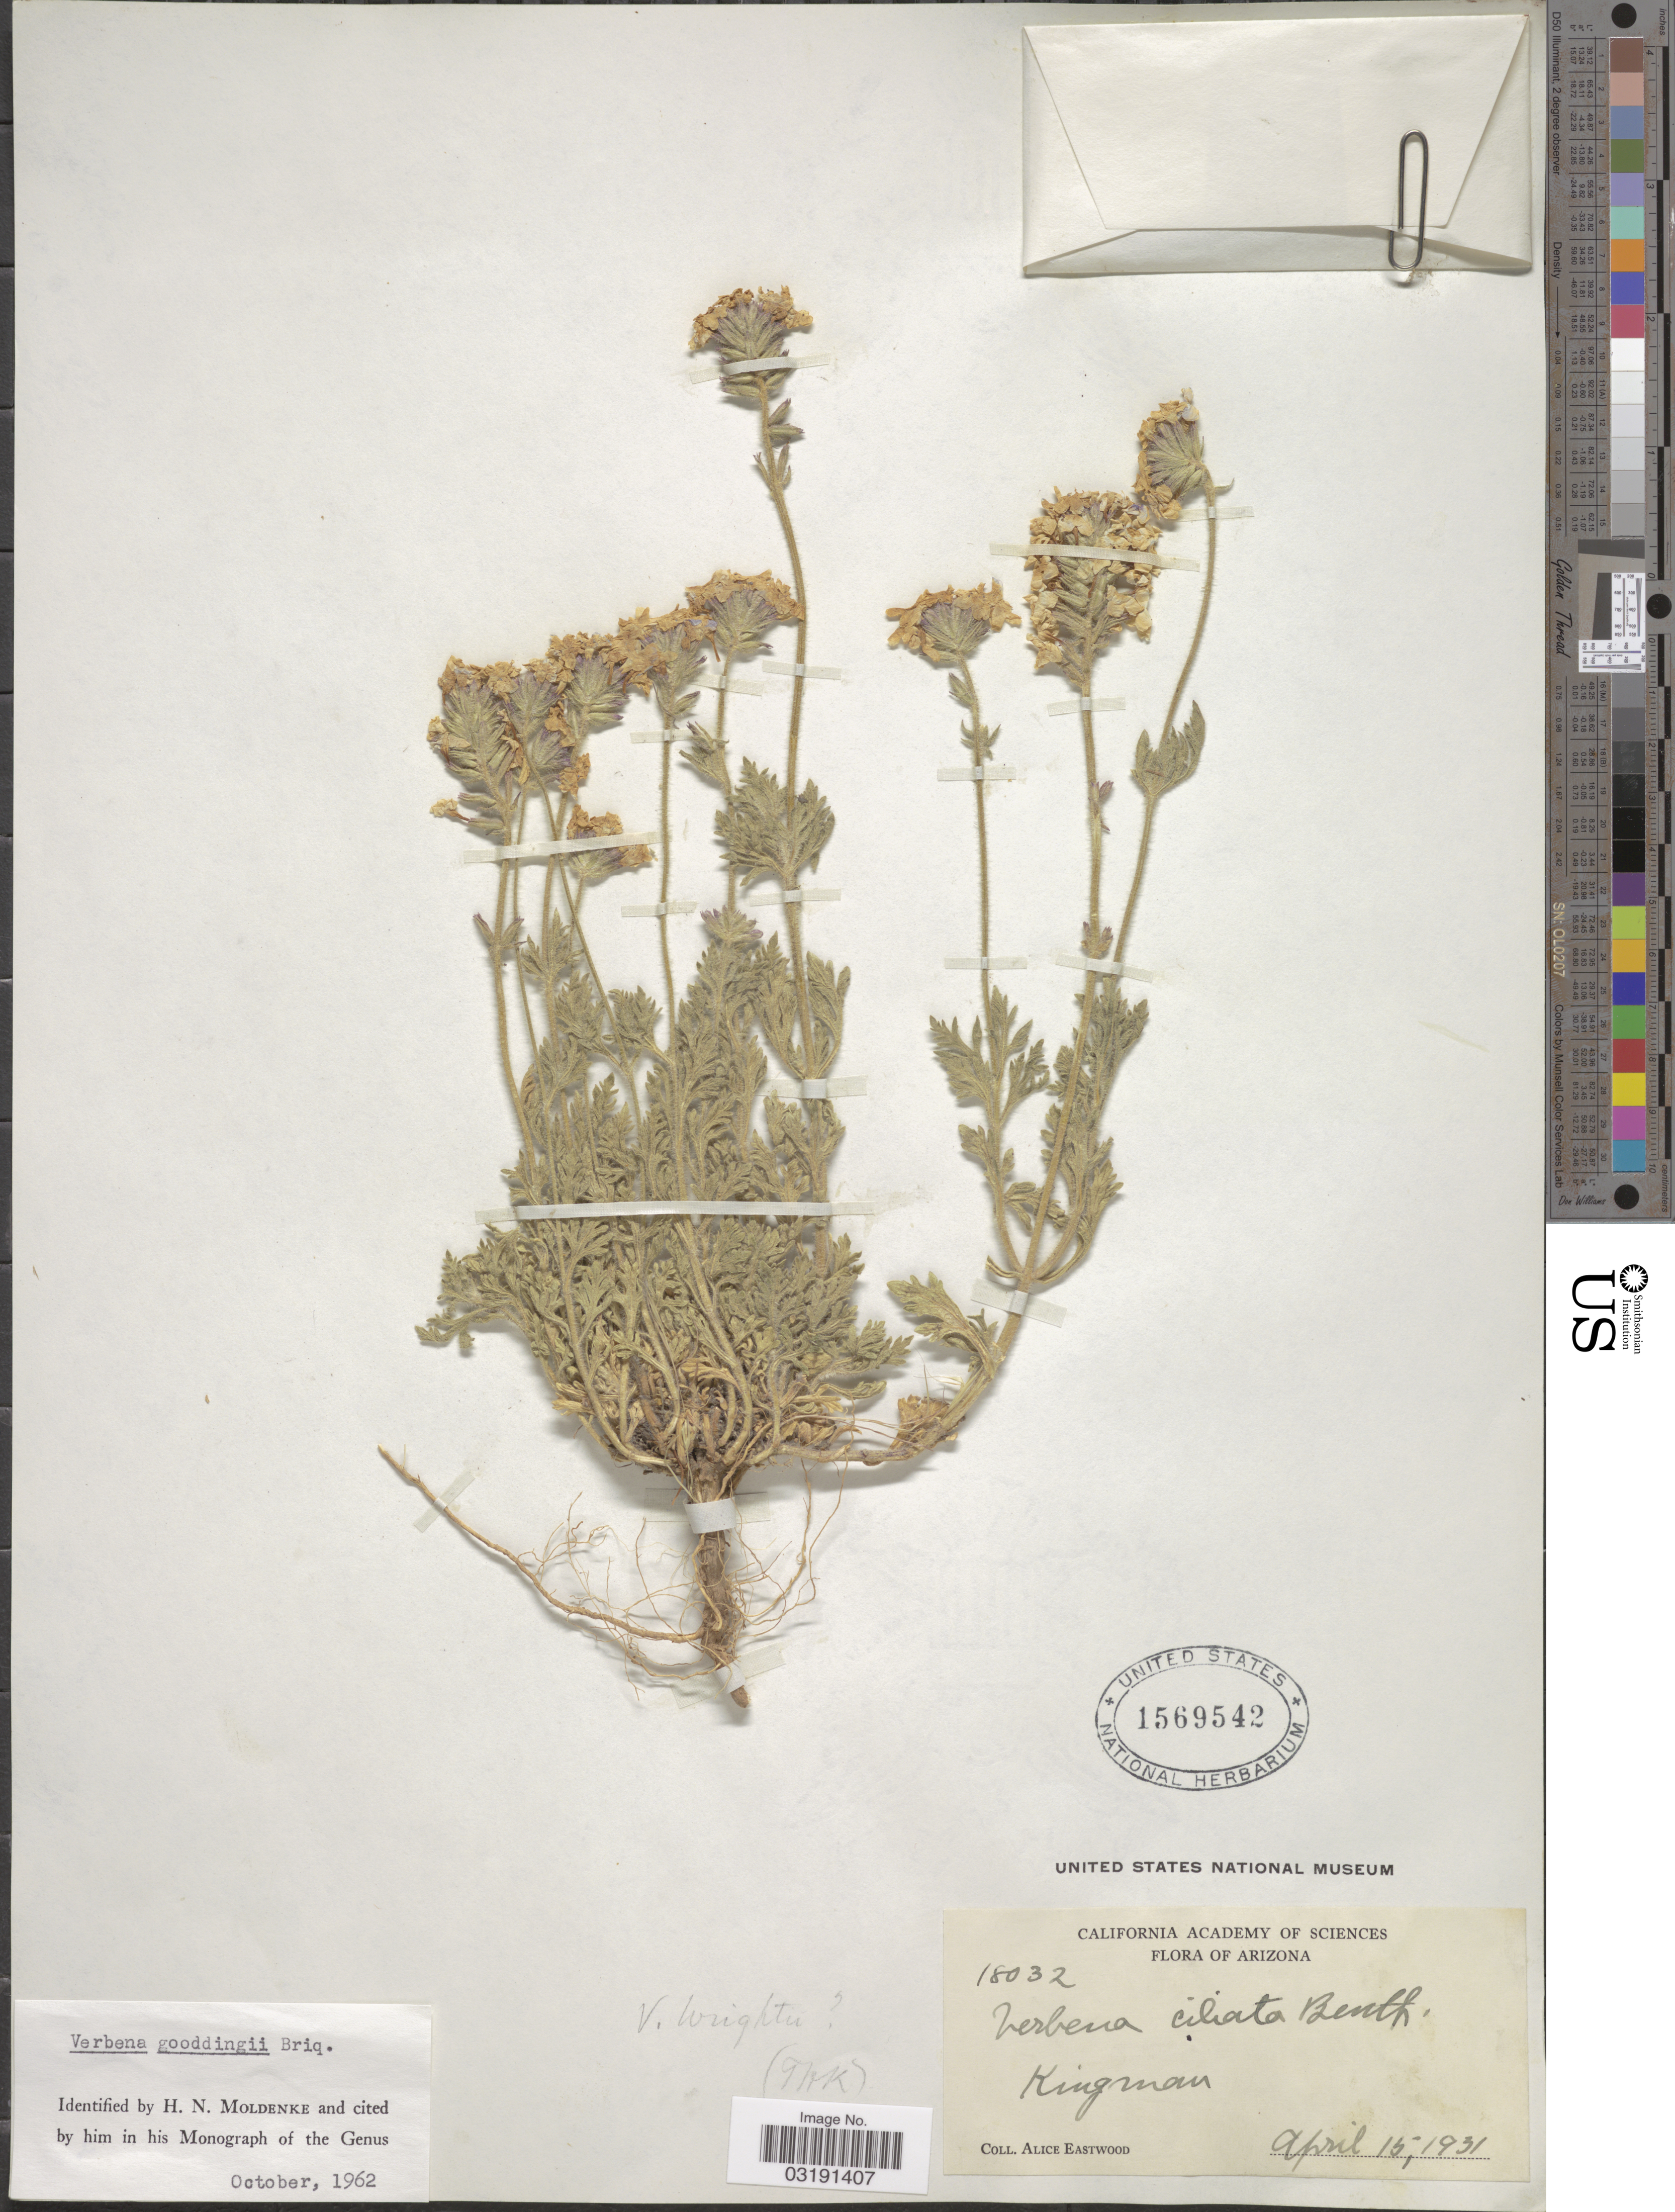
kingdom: Plantae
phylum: Tracheophyta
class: Magnoliopsida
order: Lamiales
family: Verbenaceae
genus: Verbena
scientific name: Verbena gooddingii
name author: Briq.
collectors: A. Eastwood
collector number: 18032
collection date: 1931-04-15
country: United States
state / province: Arizona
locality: Kingman.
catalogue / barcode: US 1569542